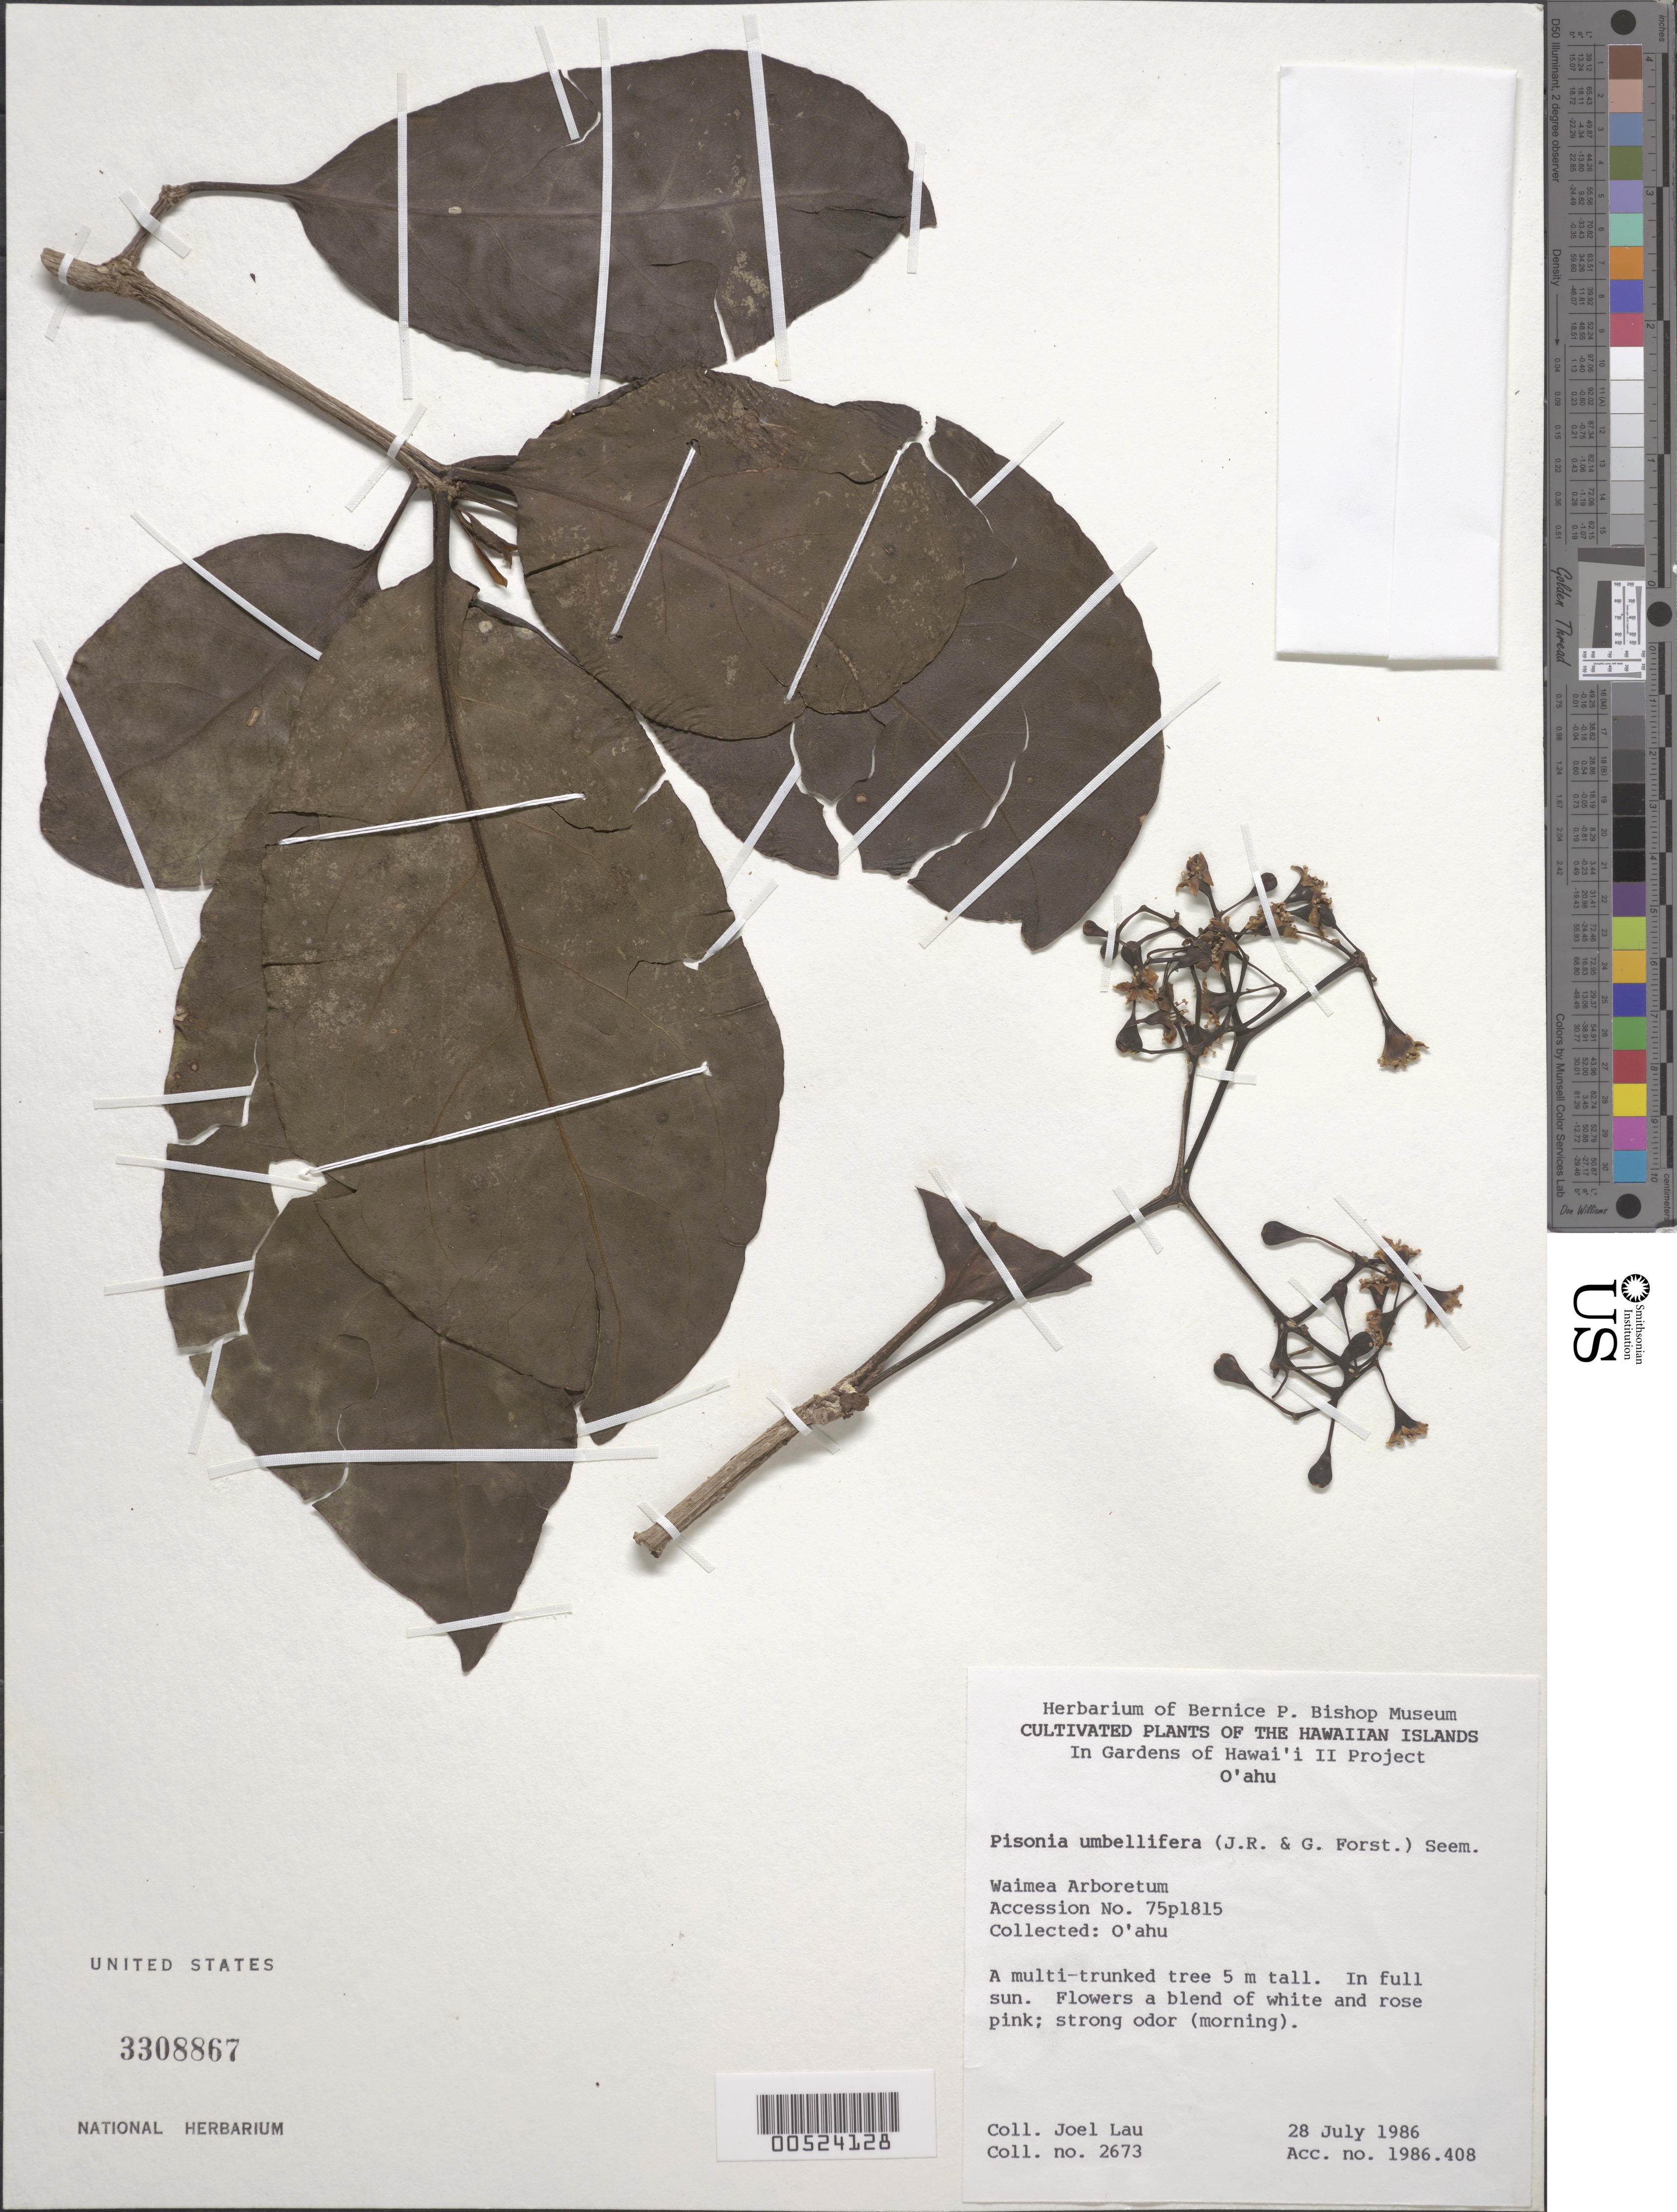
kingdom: Plantae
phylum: Tracheophyta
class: Magnoliopsida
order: Caryophyllales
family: Nyctaginaceae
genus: Ceodes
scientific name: Ceodes umbellifera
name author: J.R. Forst. & G. Forst.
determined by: Wagner, W. L., (BOT), Smithsonian Institution - National Museum of Natural History (UNITED STATES)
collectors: J. Lau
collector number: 2673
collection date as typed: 28 Jul 1986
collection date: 1986-07-28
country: United States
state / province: Hawaii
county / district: Kauai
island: Kaua'i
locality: Waimea Arboretum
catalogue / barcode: US 3308867